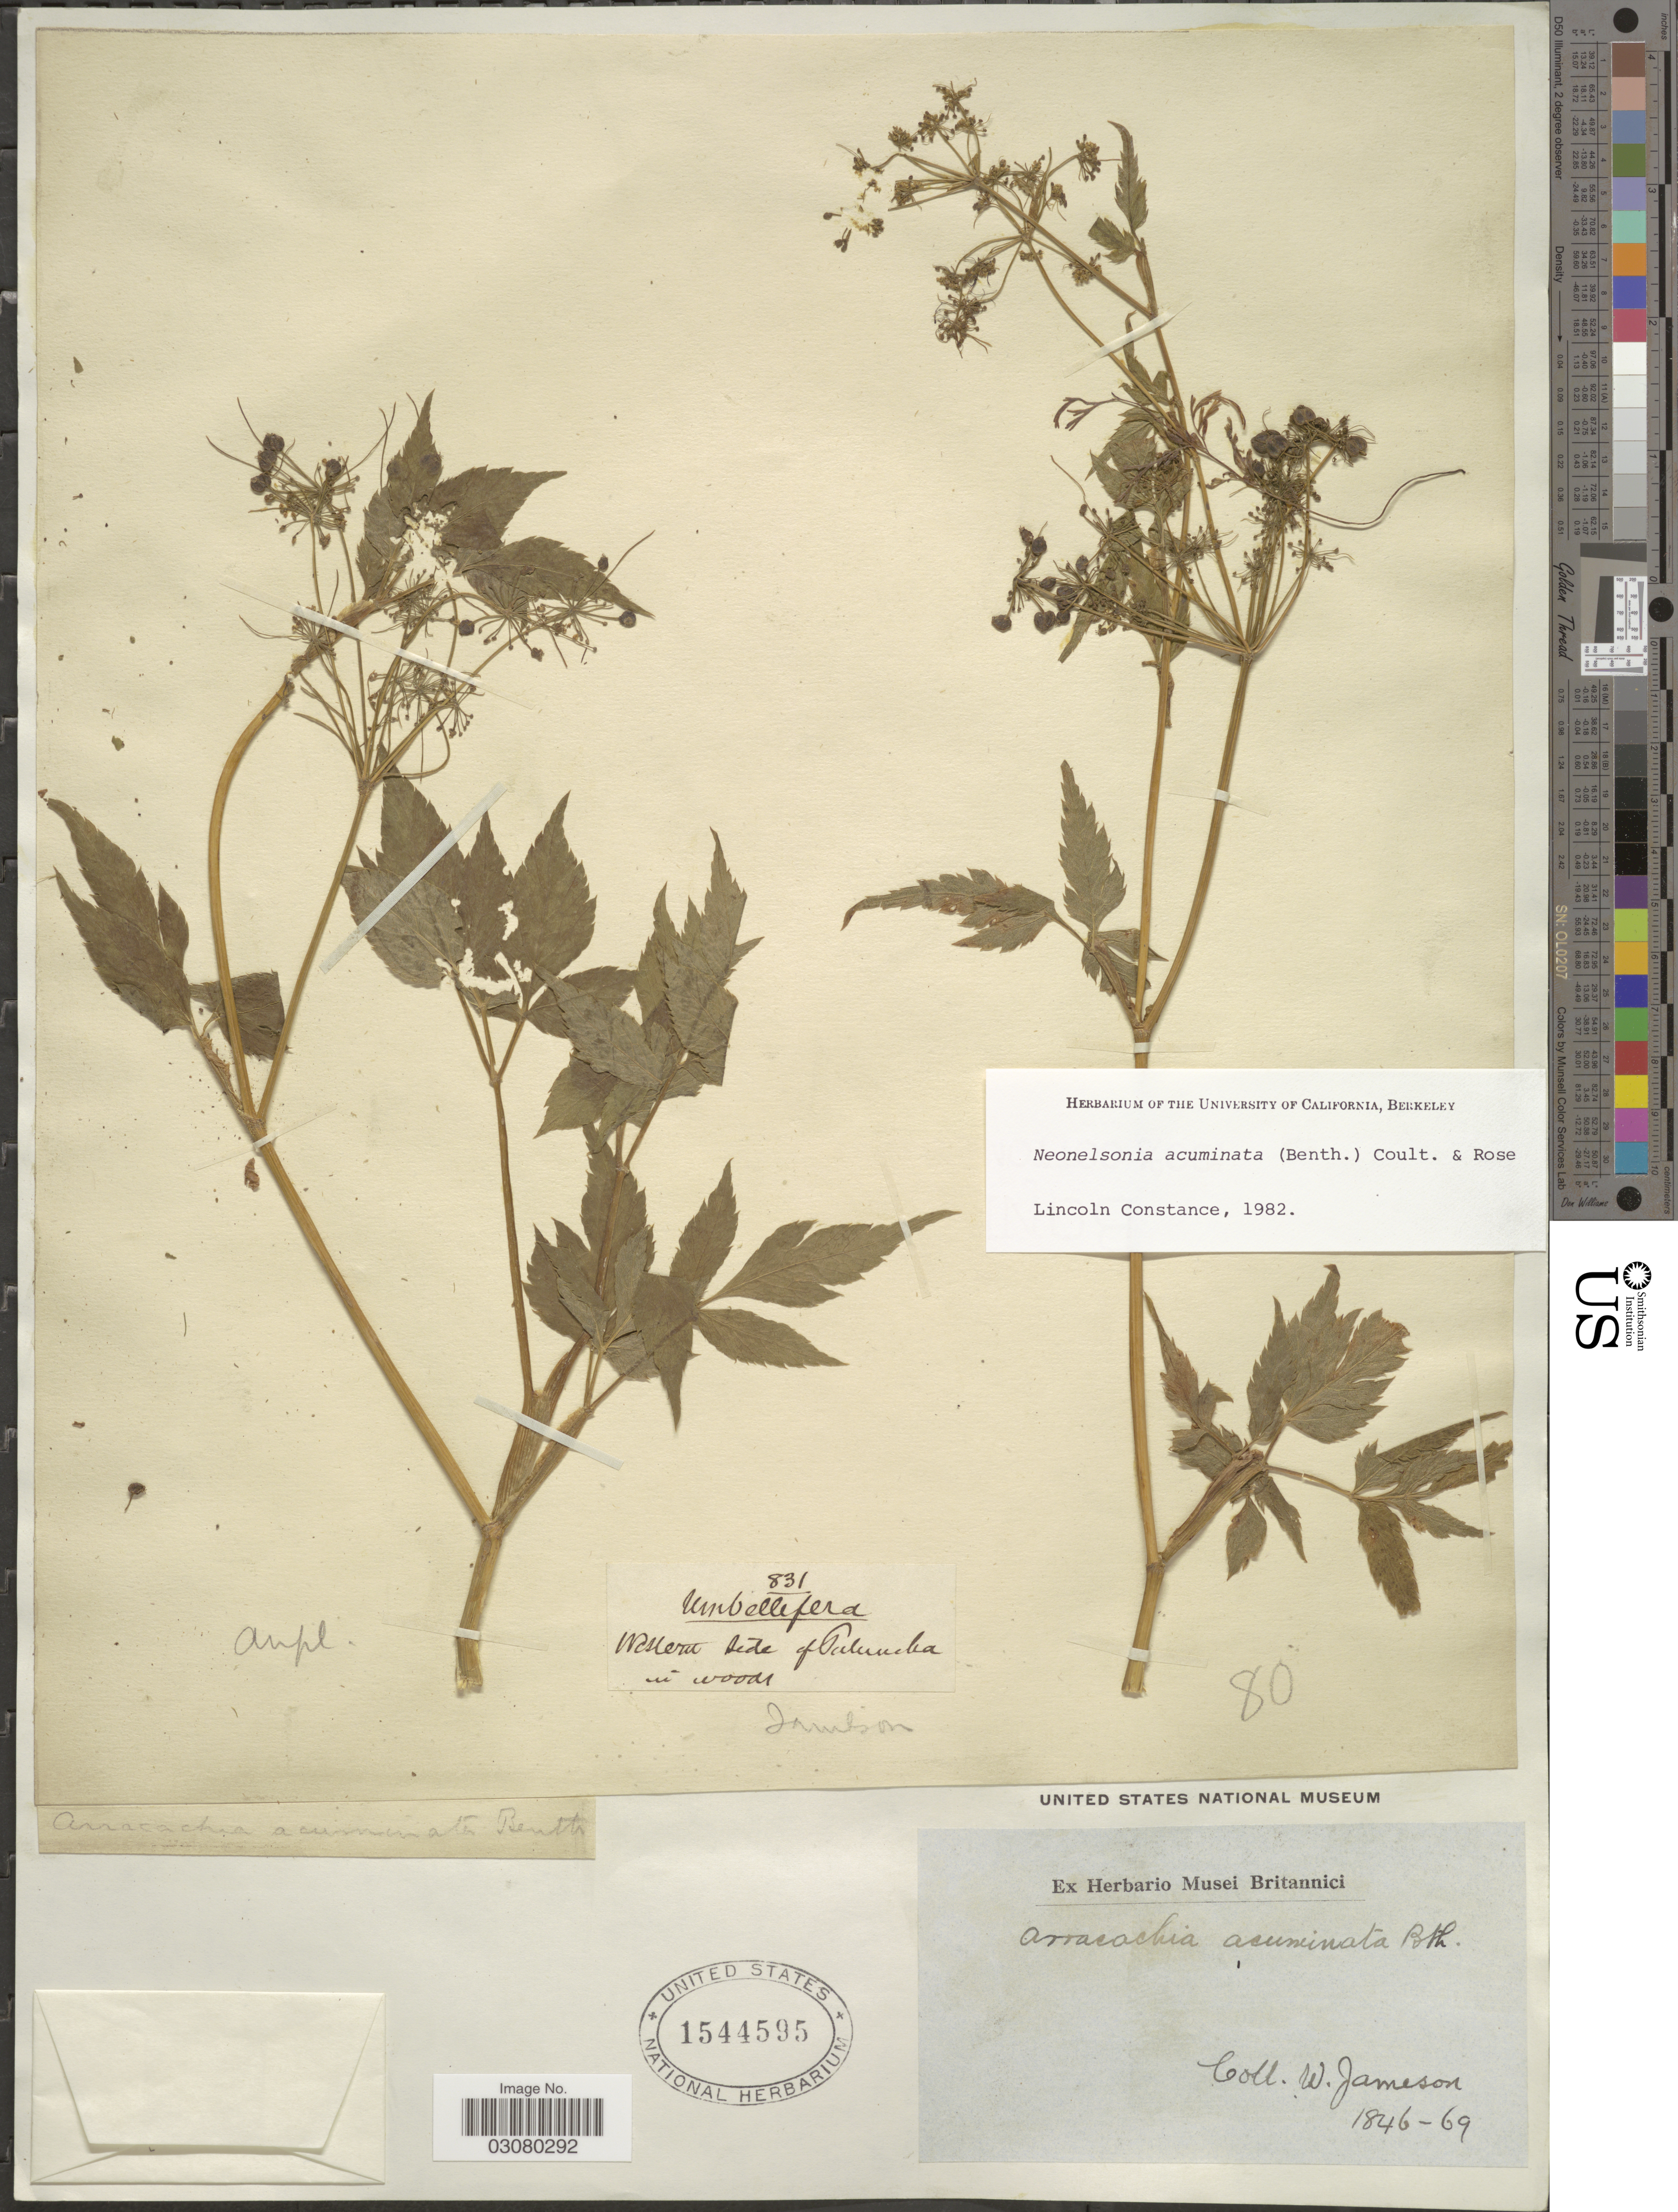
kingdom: Plantae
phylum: Tracheophyta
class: Magnoliopsida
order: Apiales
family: Apiaceae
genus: Neonelsonia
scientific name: Neonelsonia acuminata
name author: (Benth.) J.M. Coult. & Rose ex Drude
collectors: W. Jameson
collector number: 831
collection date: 1846/1869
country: Ecuador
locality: Western side of Pichincha.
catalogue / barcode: US 1544595